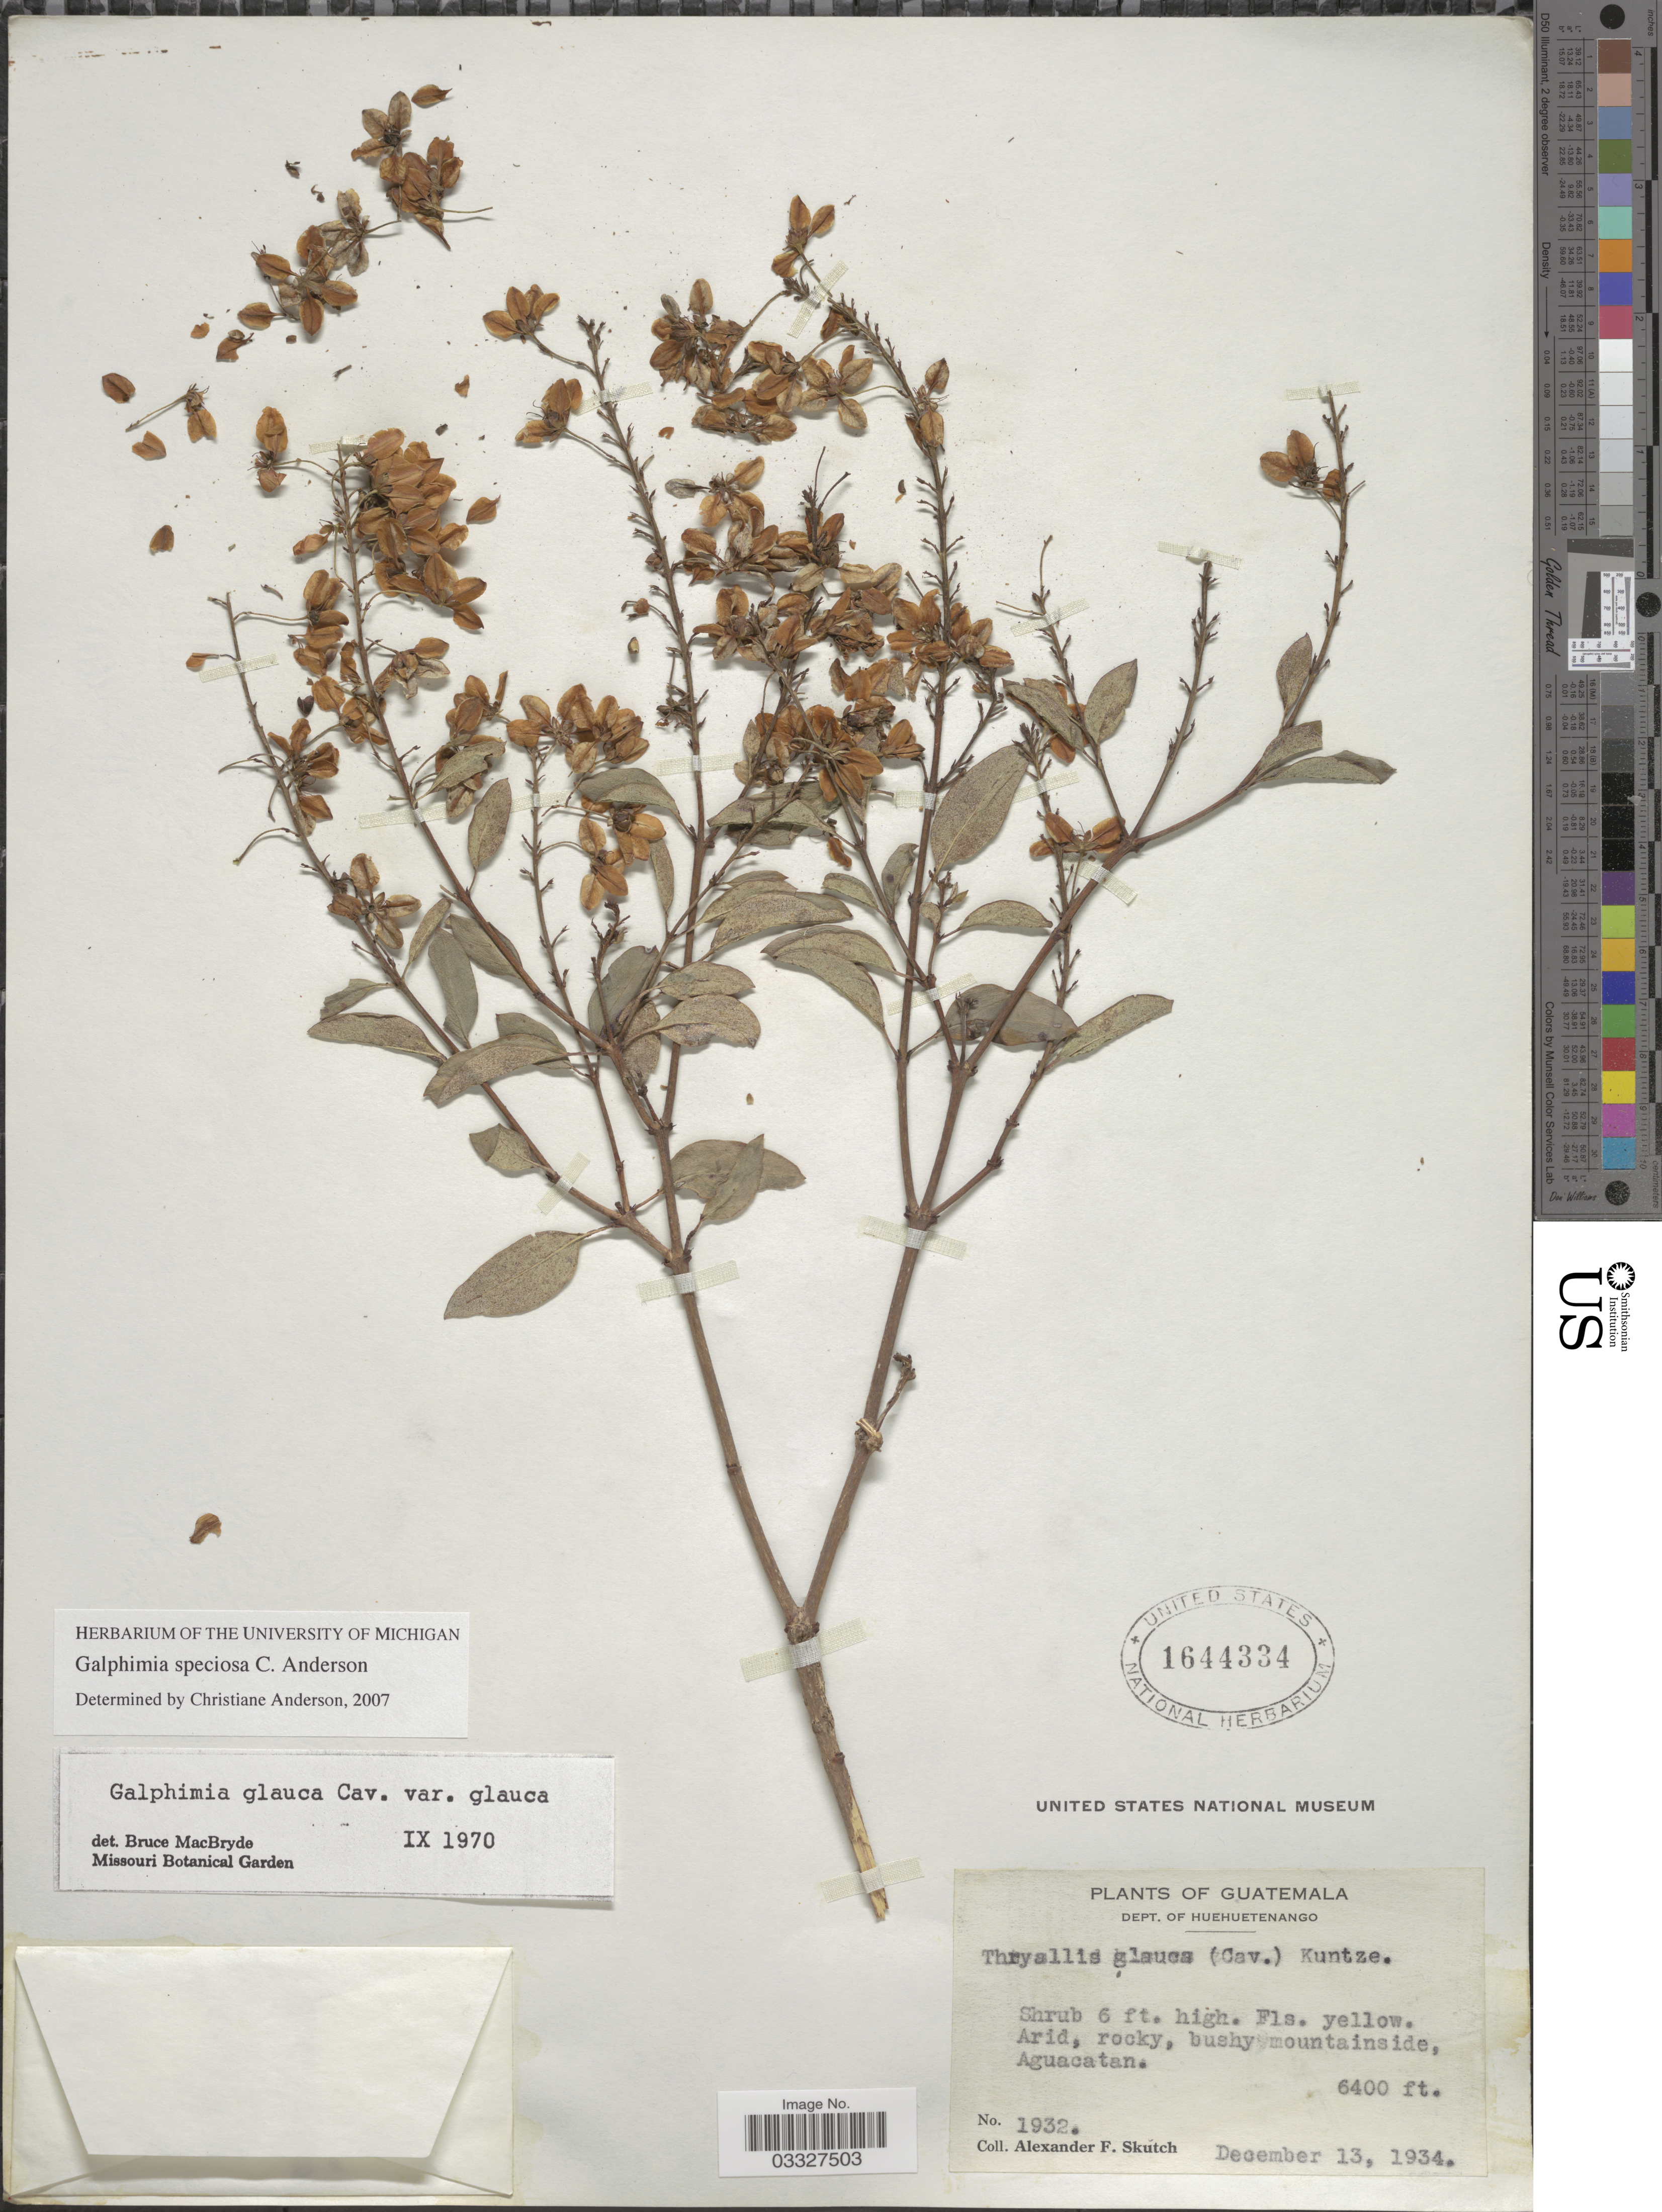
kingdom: Plantae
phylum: Tracheophyta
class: Magnoliopsida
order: Malpighiales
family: Malpighiaceae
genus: Galphimia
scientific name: Galphimia speciosa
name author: C.E. Anderson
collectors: A. F. Skutch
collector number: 1932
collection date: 1934-12-13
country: Guatemala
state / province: Huehuetenango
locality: Dept. of Huehuetenango. Aguacatan.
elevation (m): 1951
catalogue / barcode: US 1644334